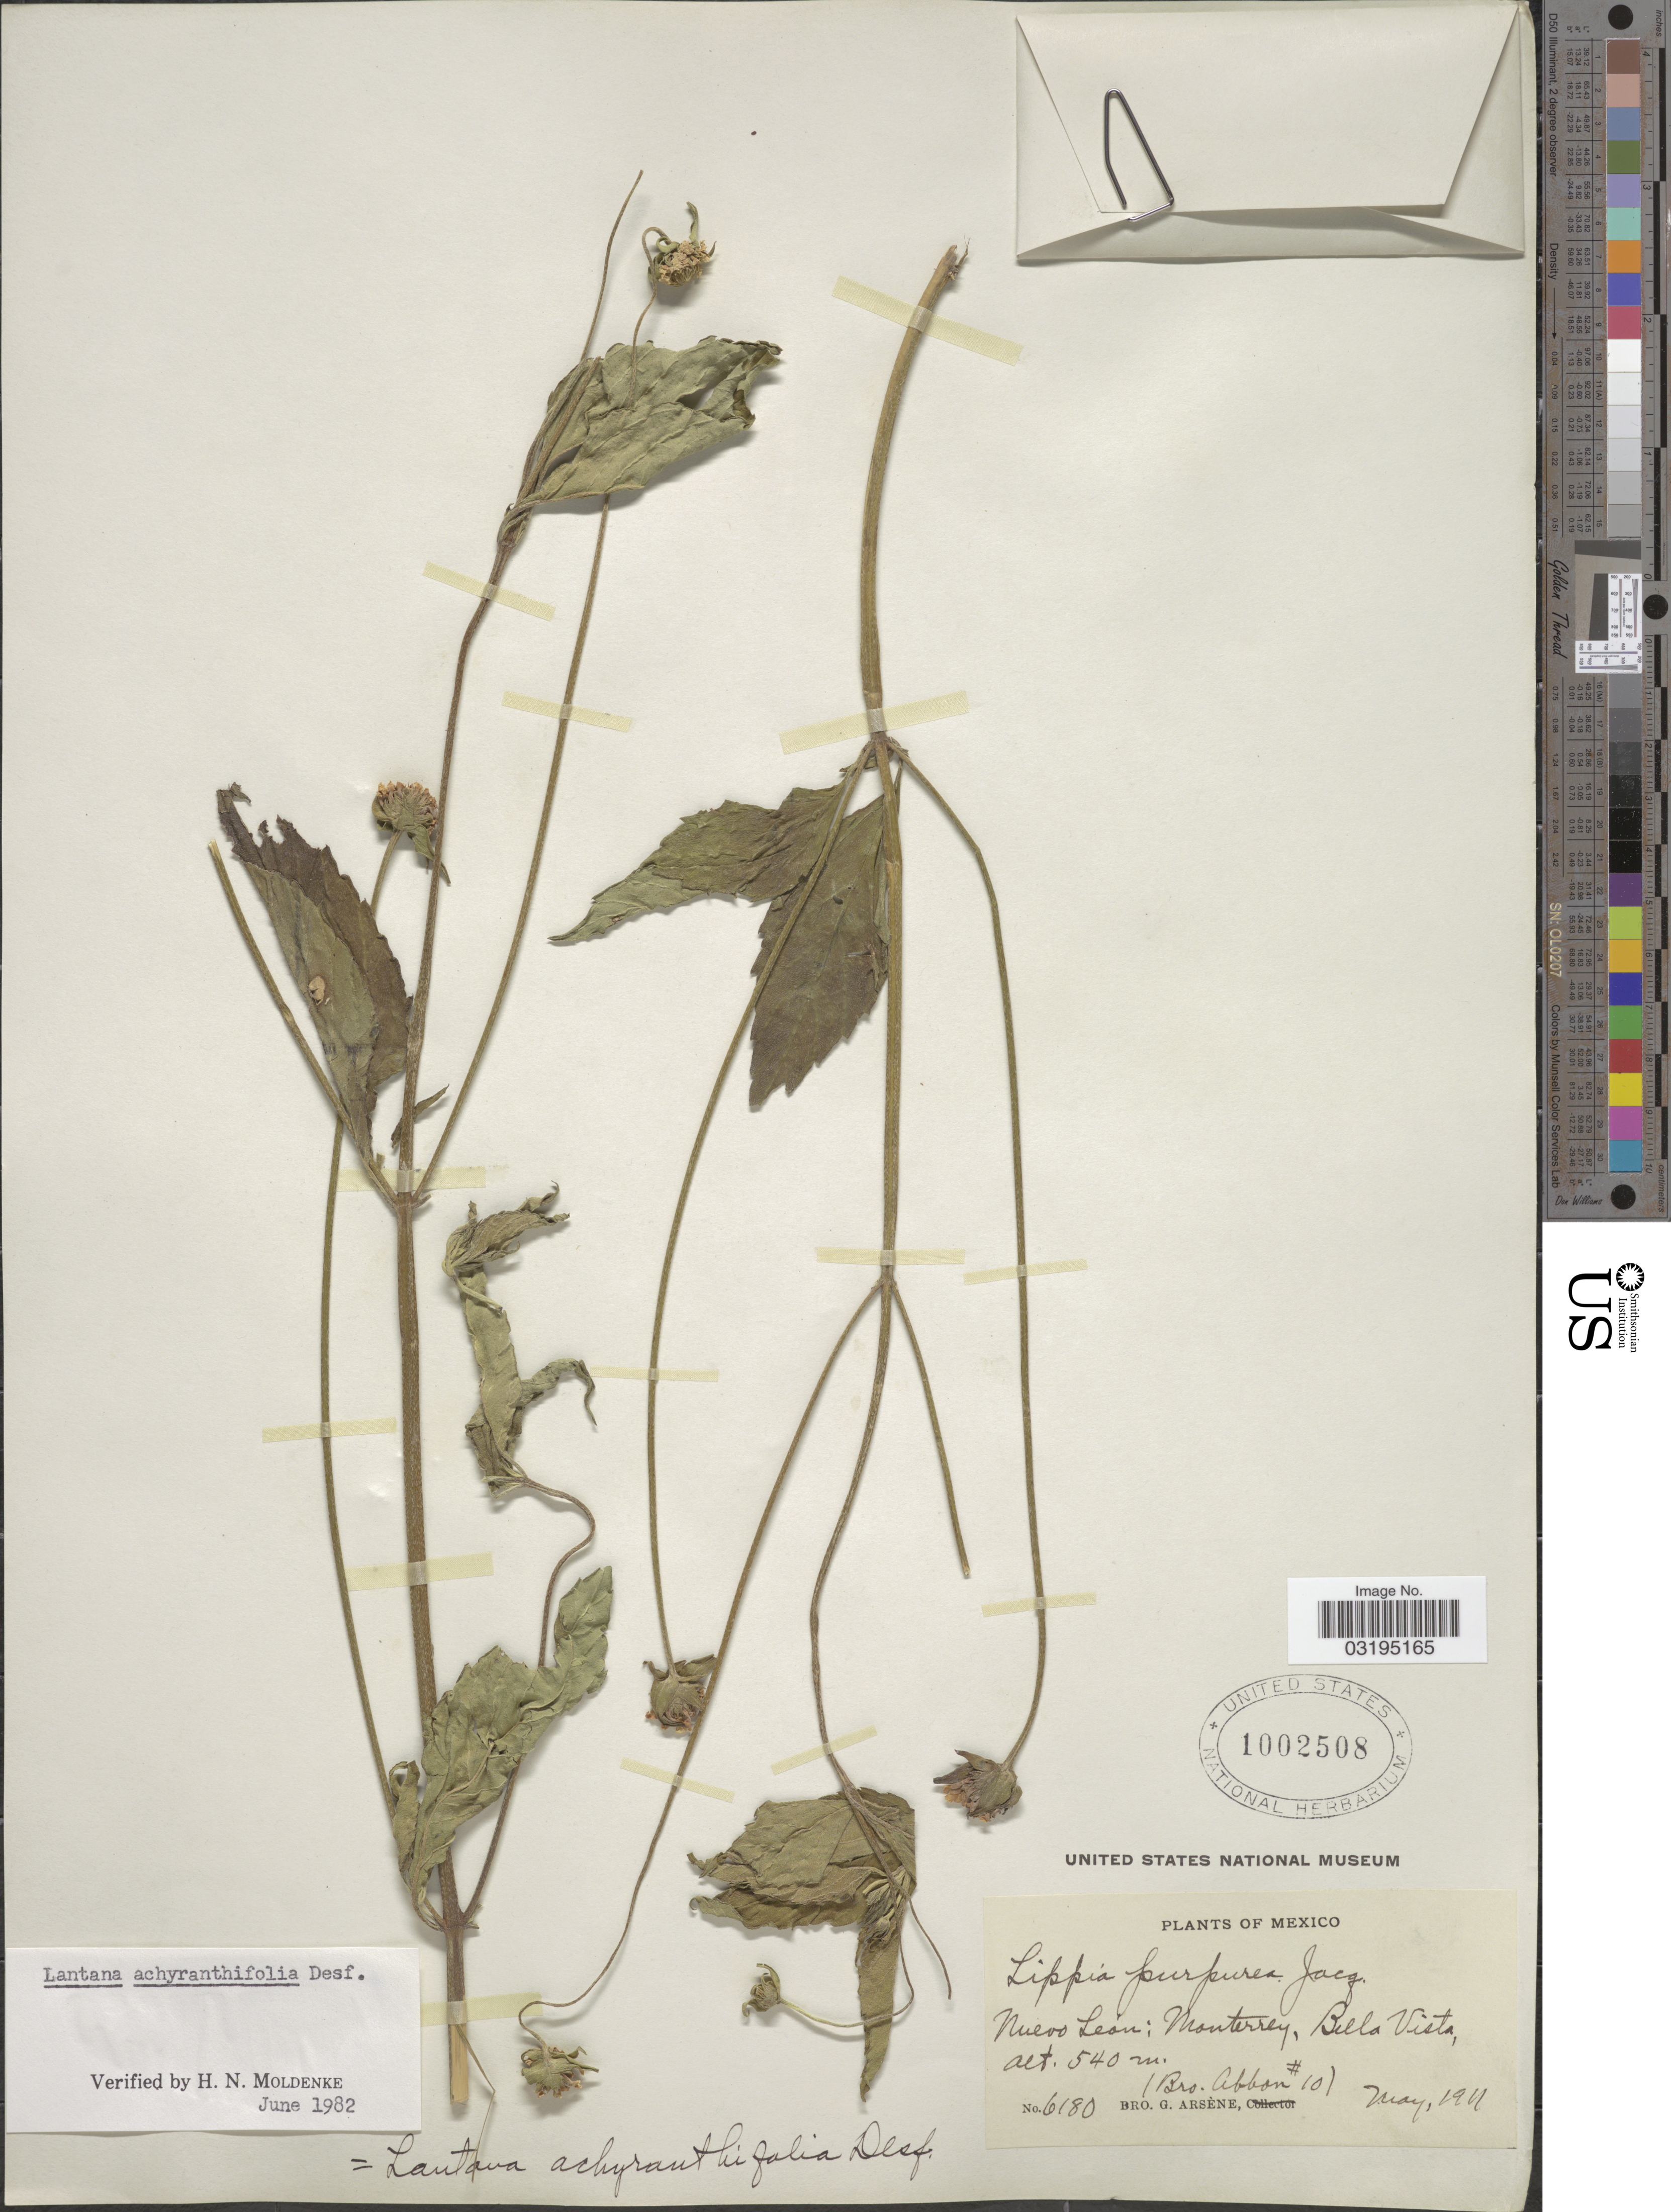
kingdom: Plantae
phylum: Tracheophyta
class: Magnoliopsida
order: Lamiales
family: Verbenaceae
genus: Lantana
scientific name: Lantana achyranthifolia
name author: Desf.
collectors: Bro. G. Arsène & Bro. Abbon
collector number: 10/6180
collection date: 1911-05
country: Mexico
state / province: Nuevo León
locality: Monterrey, Bella Vista.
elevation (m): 540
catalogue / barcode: US 1002508